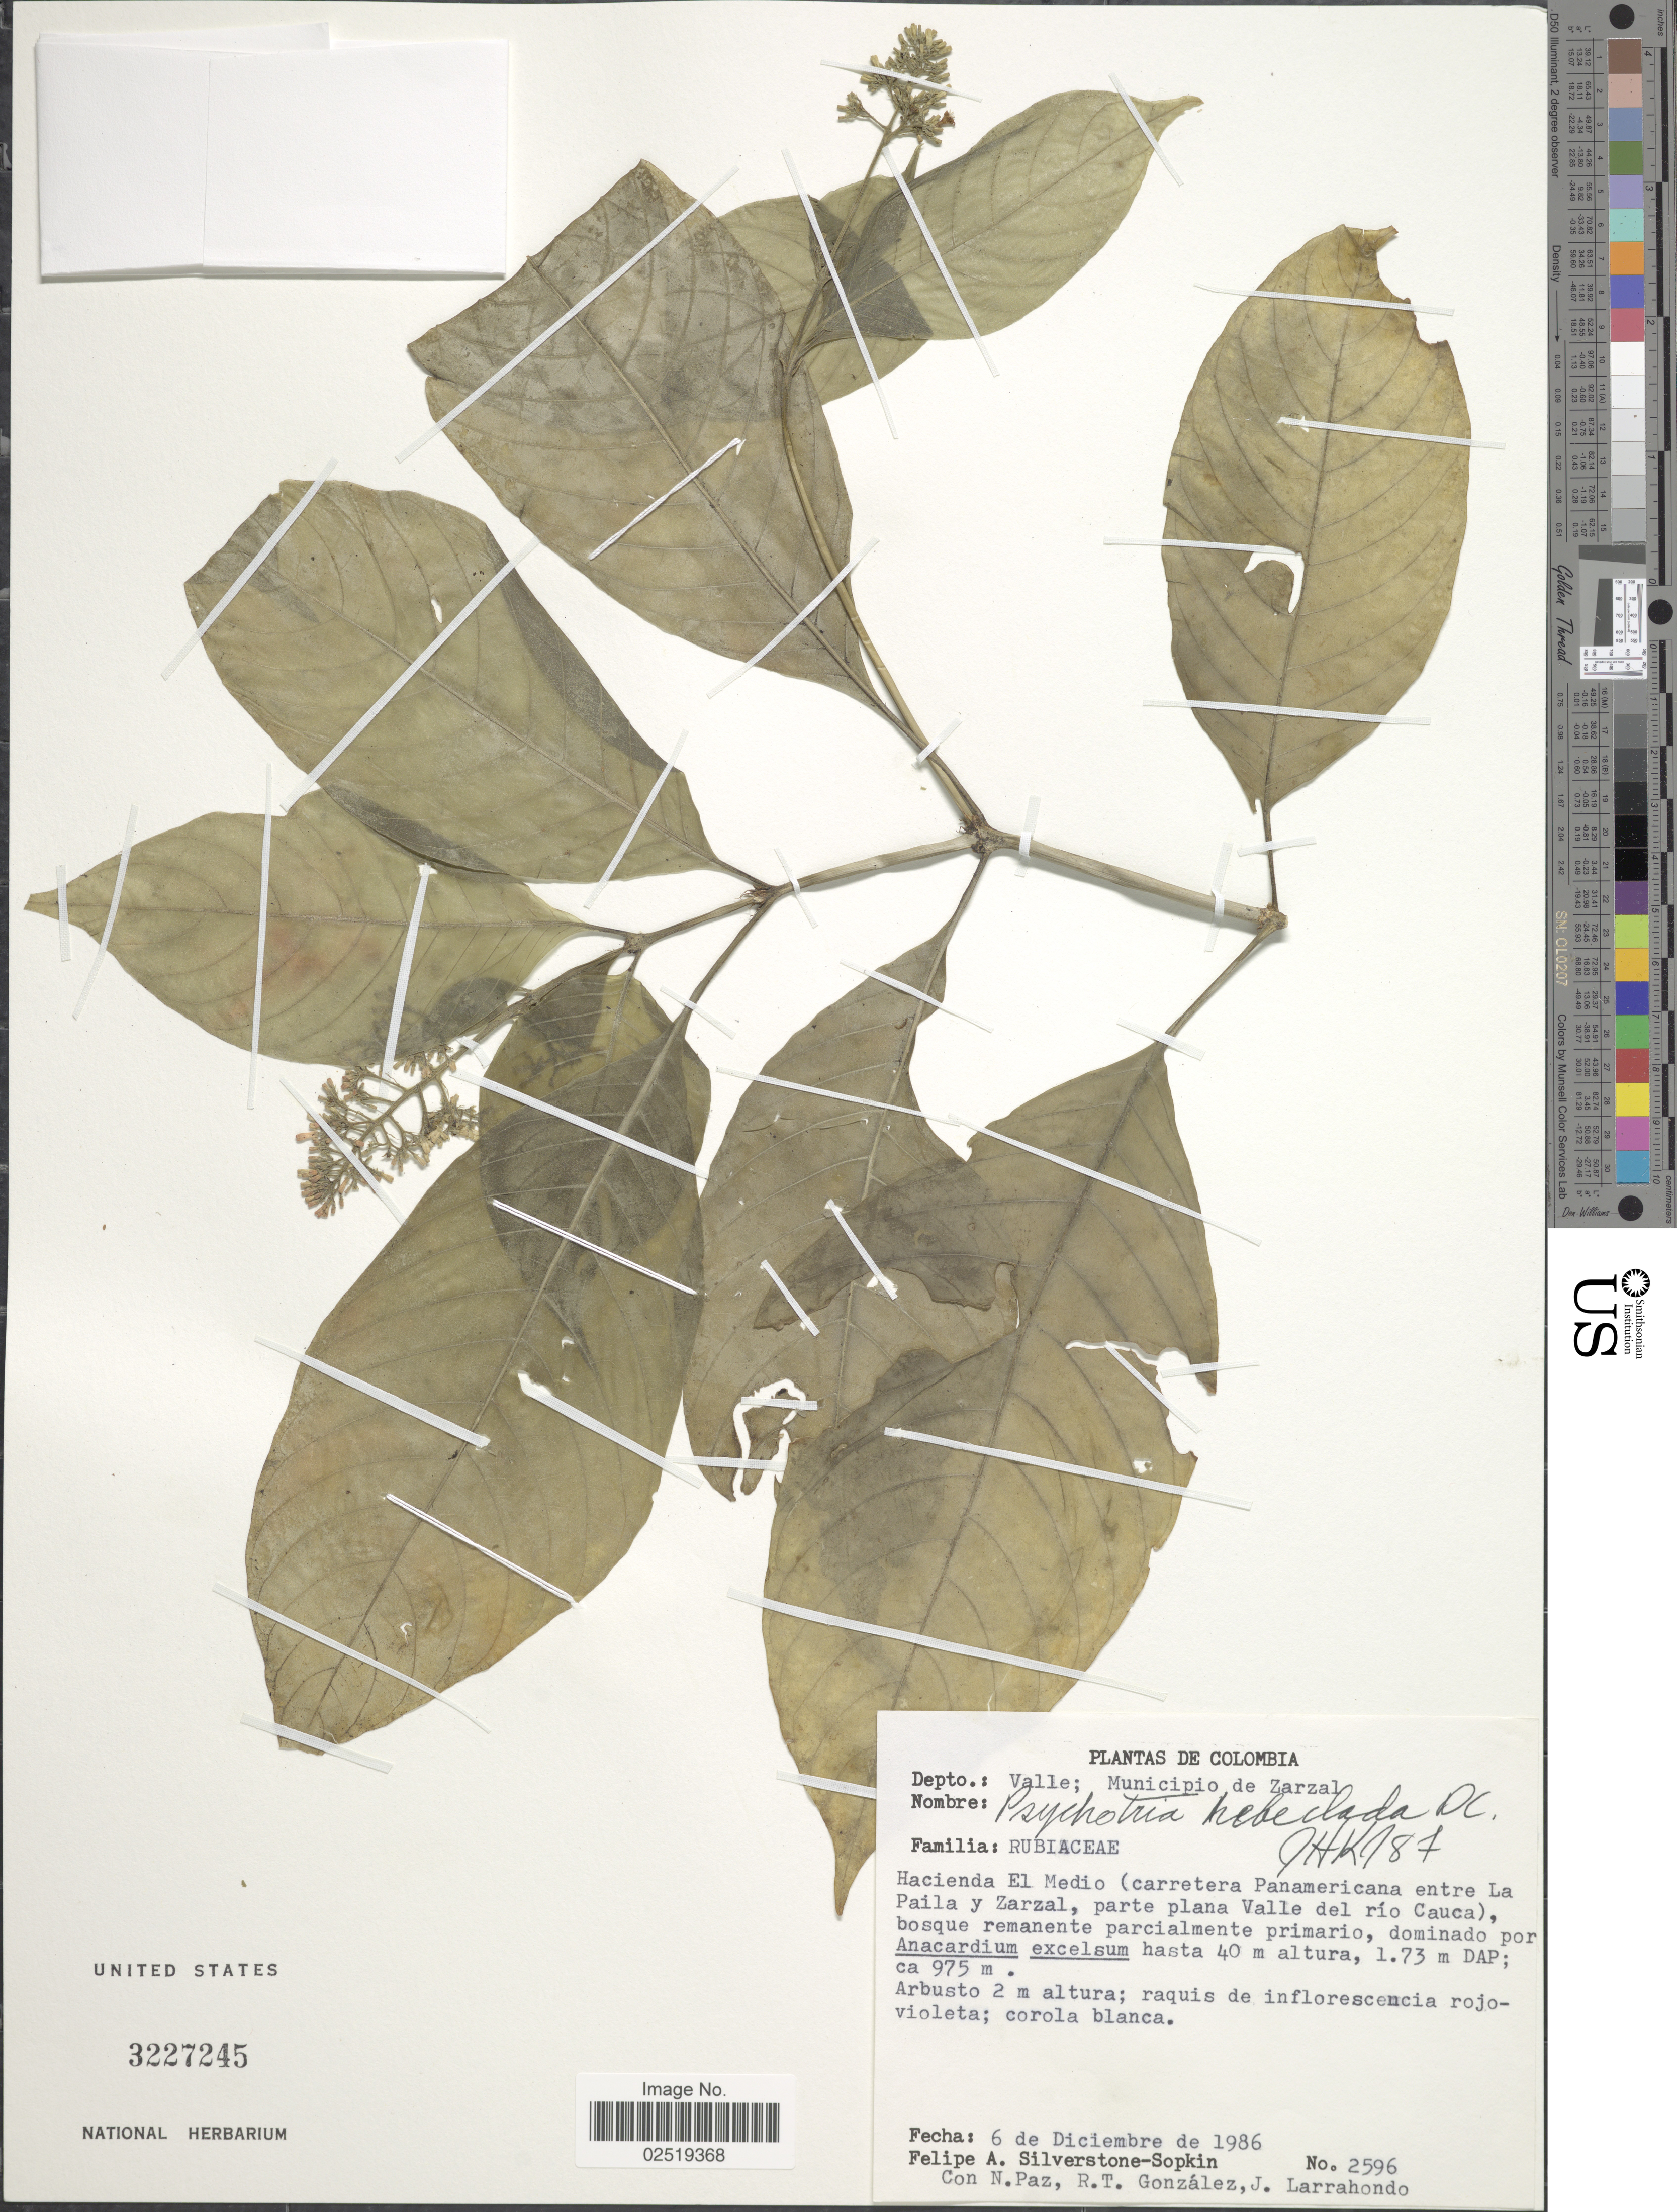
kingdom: Plantae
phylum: Tracheophyta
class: Magnoliopsida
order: Gentianales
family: Rubiaceae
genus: Psychotria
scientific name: Psychotria hebeclada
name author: DC.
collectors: P. A. Silverstone-Sopkin, N. Paz, R. Gonzalez & J. Larrahondo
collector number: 2596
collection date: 1986-12-06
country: Colombia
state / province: Valle del Cauca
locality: Depto.: Valle; Municipio de Zarzal. Hacienda El Medio (carretera Panamericana entre La Paila y Zarzal, parte plana Valle del rio Cauca)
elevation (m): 975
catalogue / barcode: US 3227245